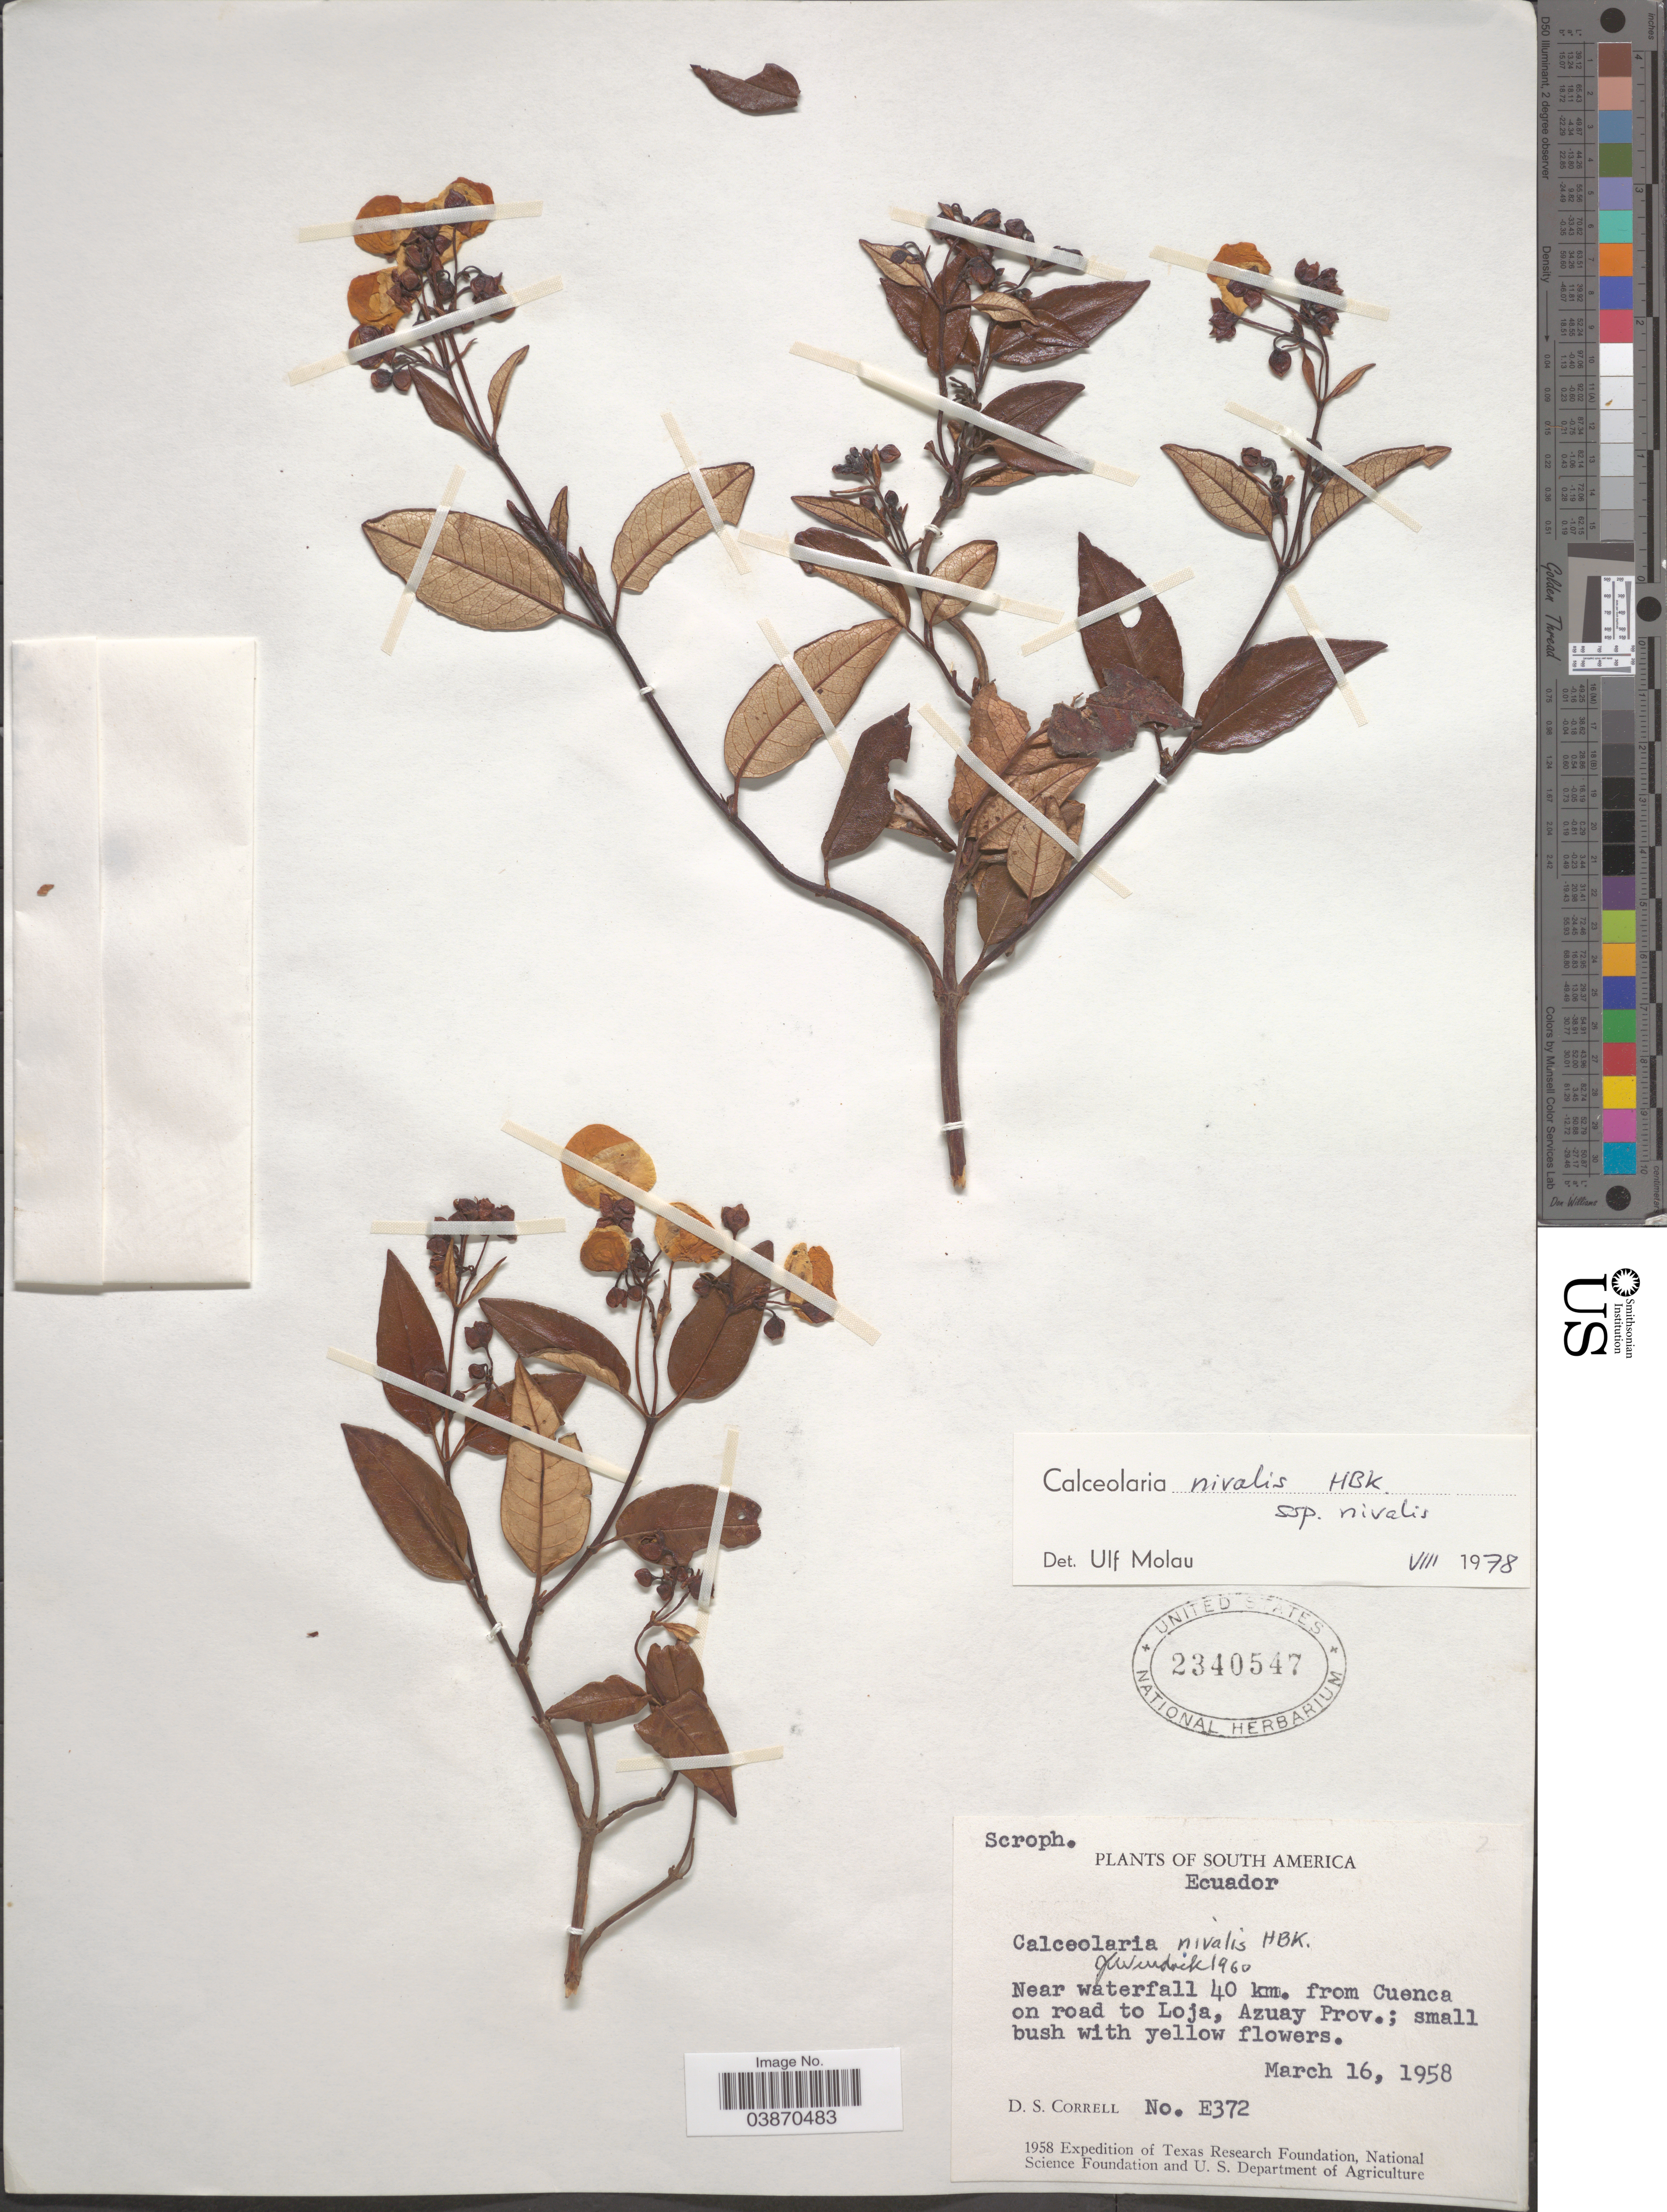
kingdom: Plantae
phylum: Tracheophyta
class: Magnoliopsida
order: Lamiales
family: Calceolariaceae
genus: Calceolaria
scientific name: Calceolaria nivalis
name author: Kunth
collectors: D. S. Correll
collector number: E372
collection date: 1958-03-16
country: Ecuador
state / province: Azuay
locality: South America. Near waterfall 40 km. from Cuenca on road to Loja.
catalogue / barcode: US 2340547